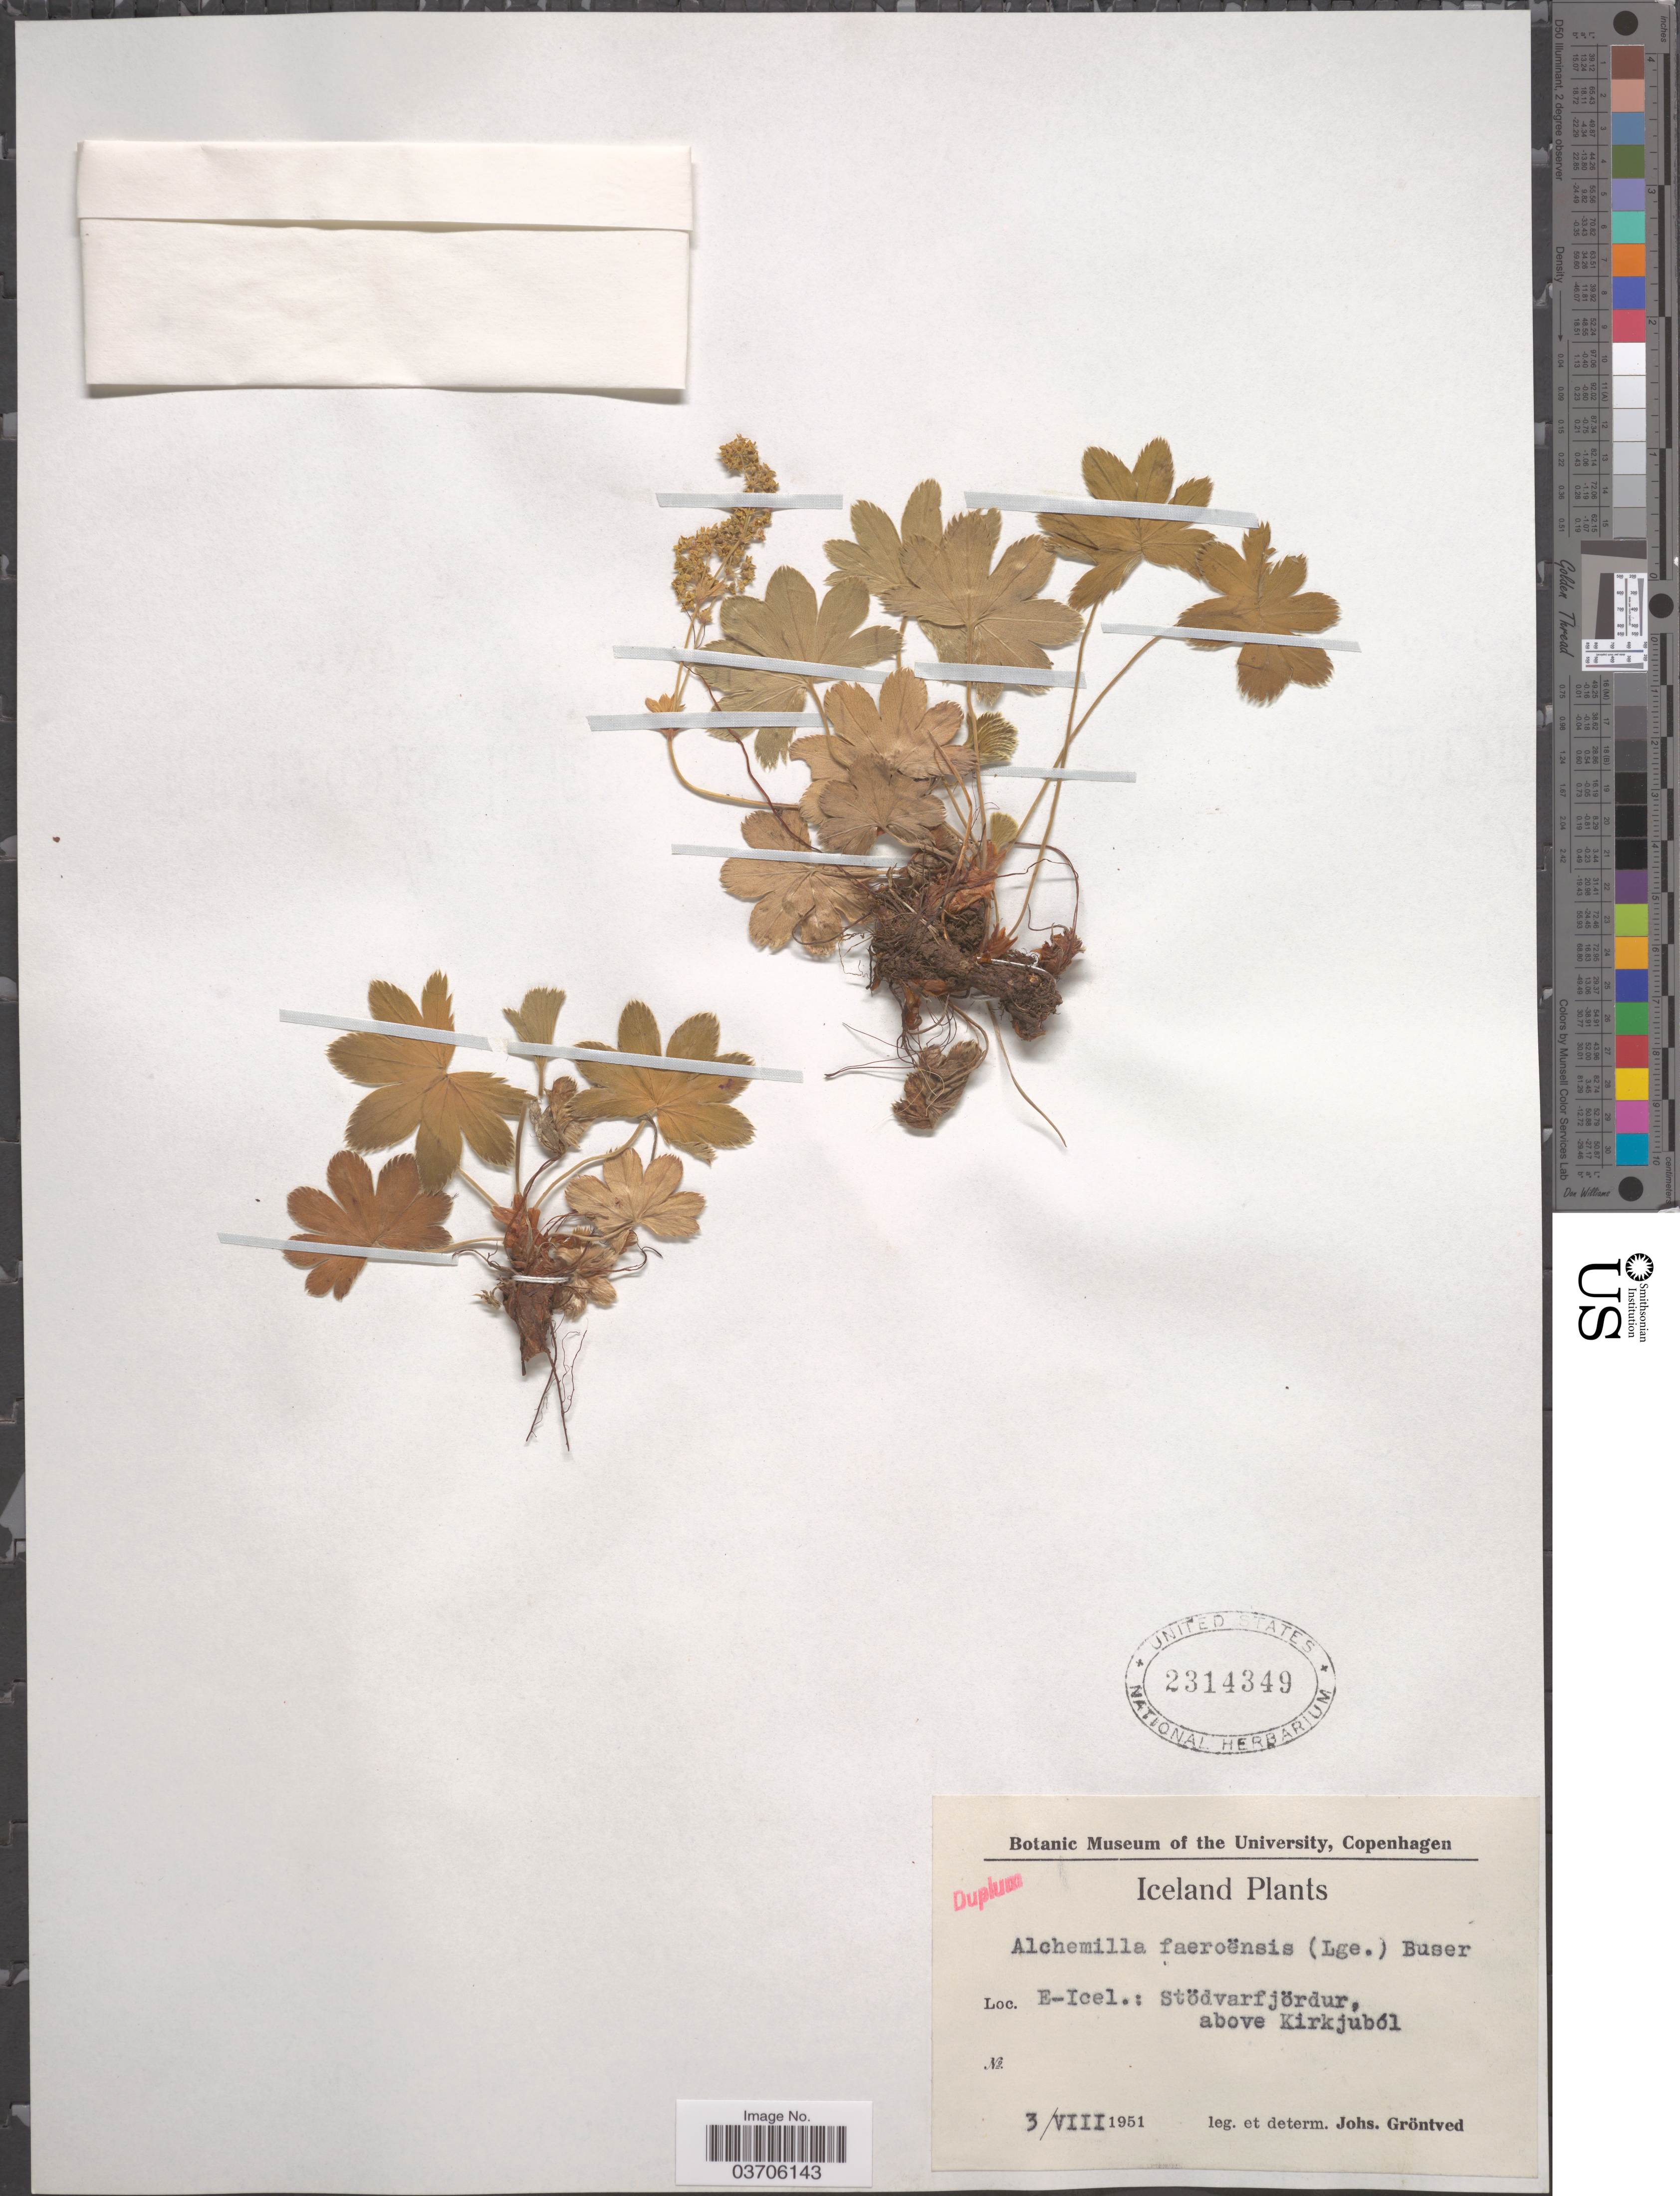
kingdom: Plantae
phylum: Tracheophyta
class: Magnoliopsida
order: Rosales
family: Rosaceae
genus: Alchemilla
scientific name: Alchemilla faeroensis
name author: (Lange) Buser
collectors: J. Grøntved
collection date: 1951-08-03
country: Iceland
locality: E-Icel.: Stödvarfjördur, above Kirkjuból.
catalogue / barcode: US 2314349